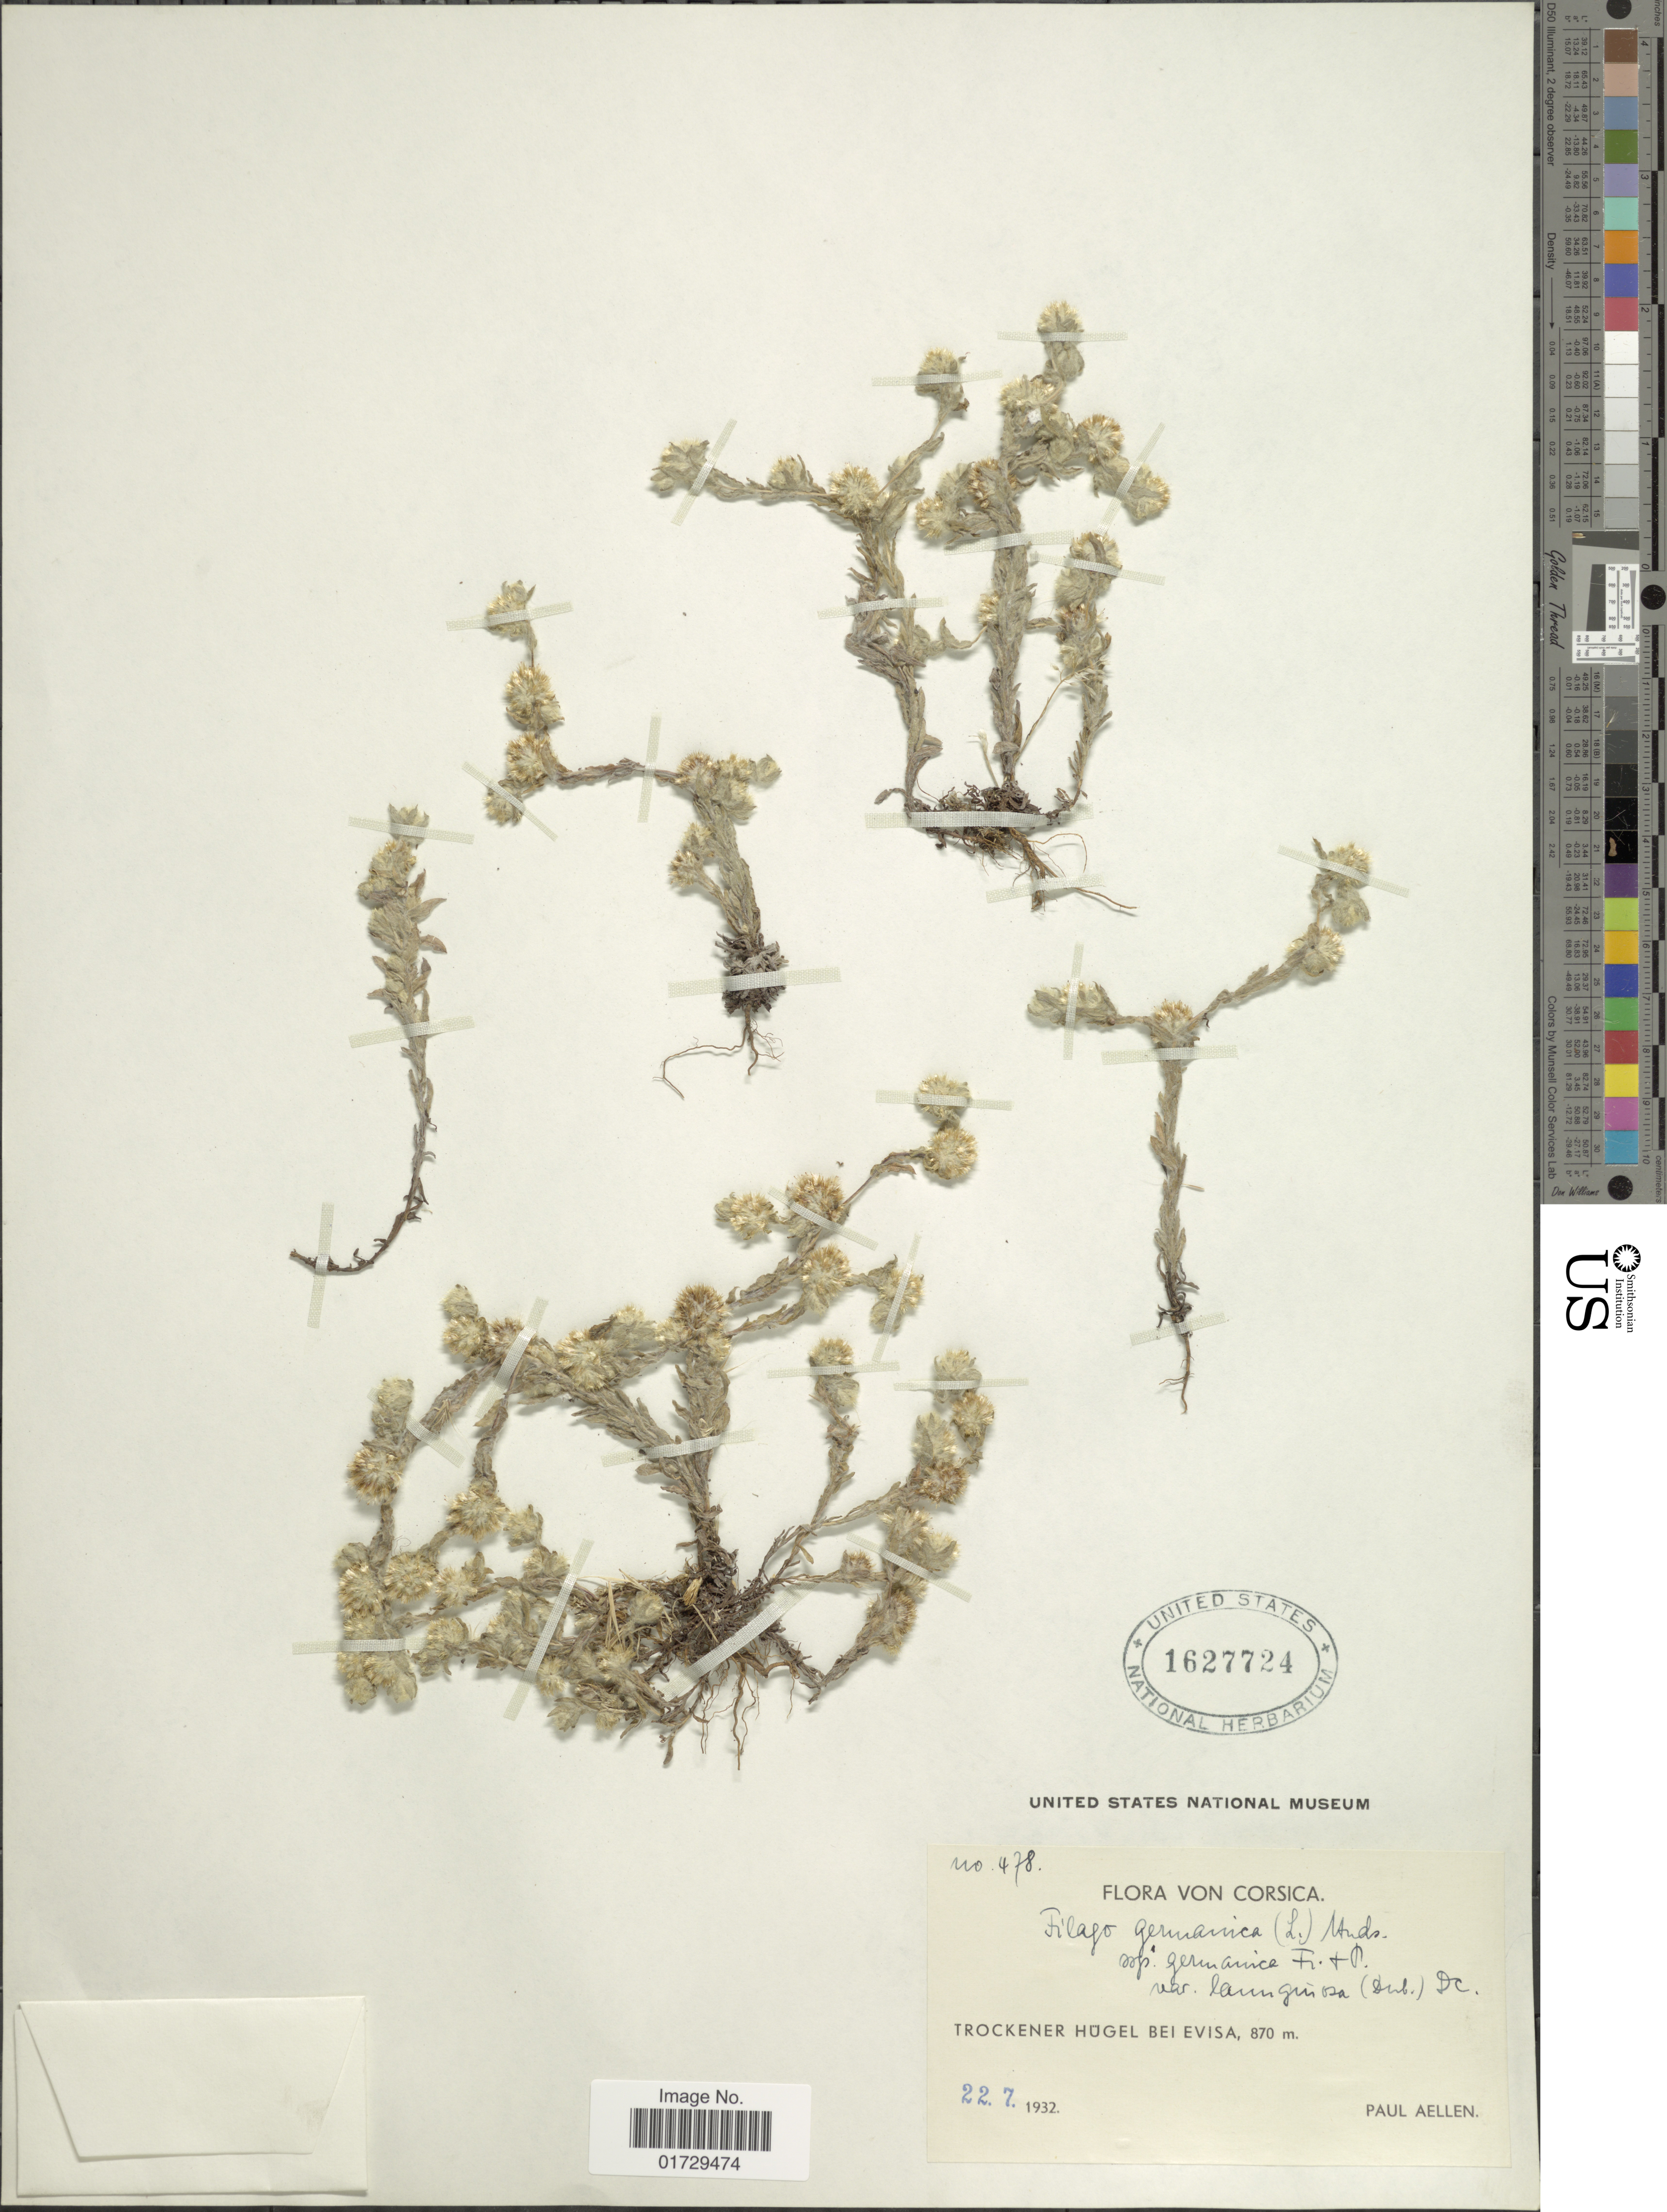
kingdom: Plantae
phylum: Tracheophyta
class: Magnoliopsida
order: Asterales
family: Asteraceae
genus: Filago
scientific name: Filago germanica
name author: (L.) Huds.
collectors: P. Aellen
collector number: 478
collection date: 1932-07-22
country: France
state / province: Corsica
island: Corse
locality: Trockener Hugel Bei Evisa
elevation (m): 870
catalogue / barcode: US 1627724